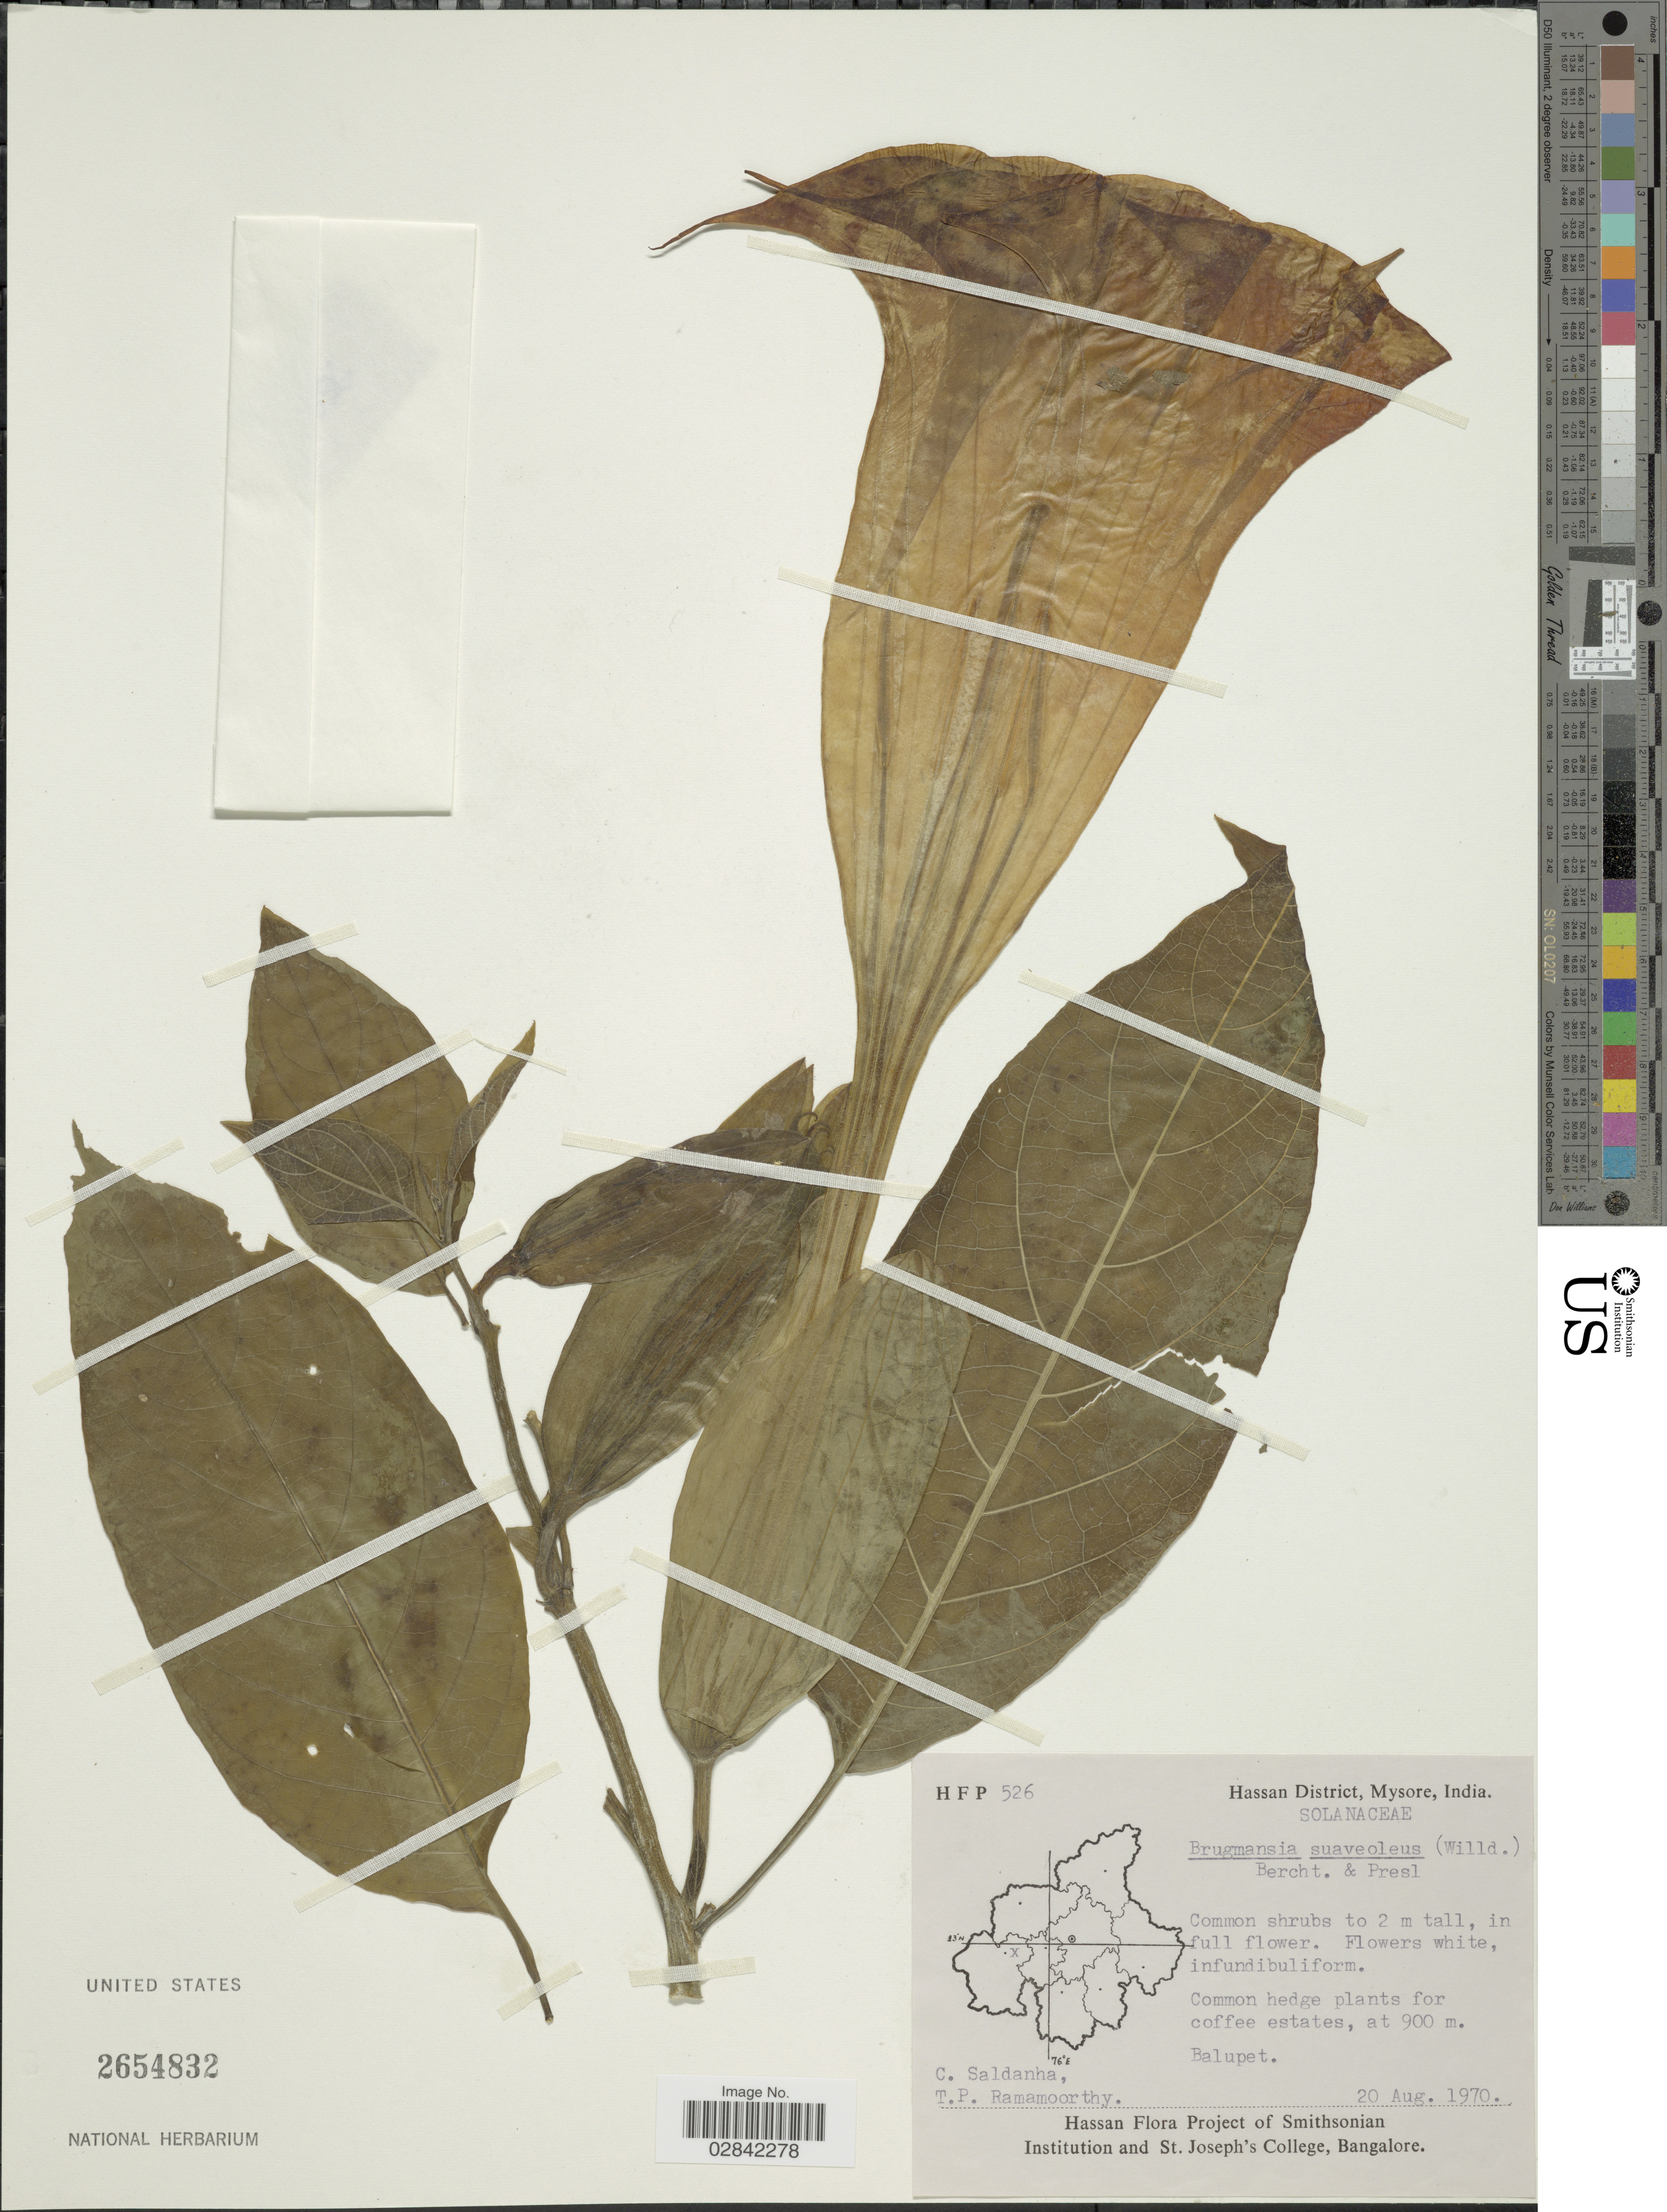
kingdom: Plantae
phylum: Tracheophyta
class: Magnoliopsida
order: Solanales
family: Solanaceae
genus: Brugmansia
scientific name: Brugmansia suaveolens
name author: (Humb. & Bonpl. ex Willd.) Brecht. & J. Presl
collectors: C. Saldanha & T. P. Ramamoorthy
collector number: HFP526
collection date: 1970-08-20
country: India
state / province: Karnataka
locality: Hassan District, Mysore, India, Balupet.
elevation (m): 900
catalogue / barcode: US 2654832